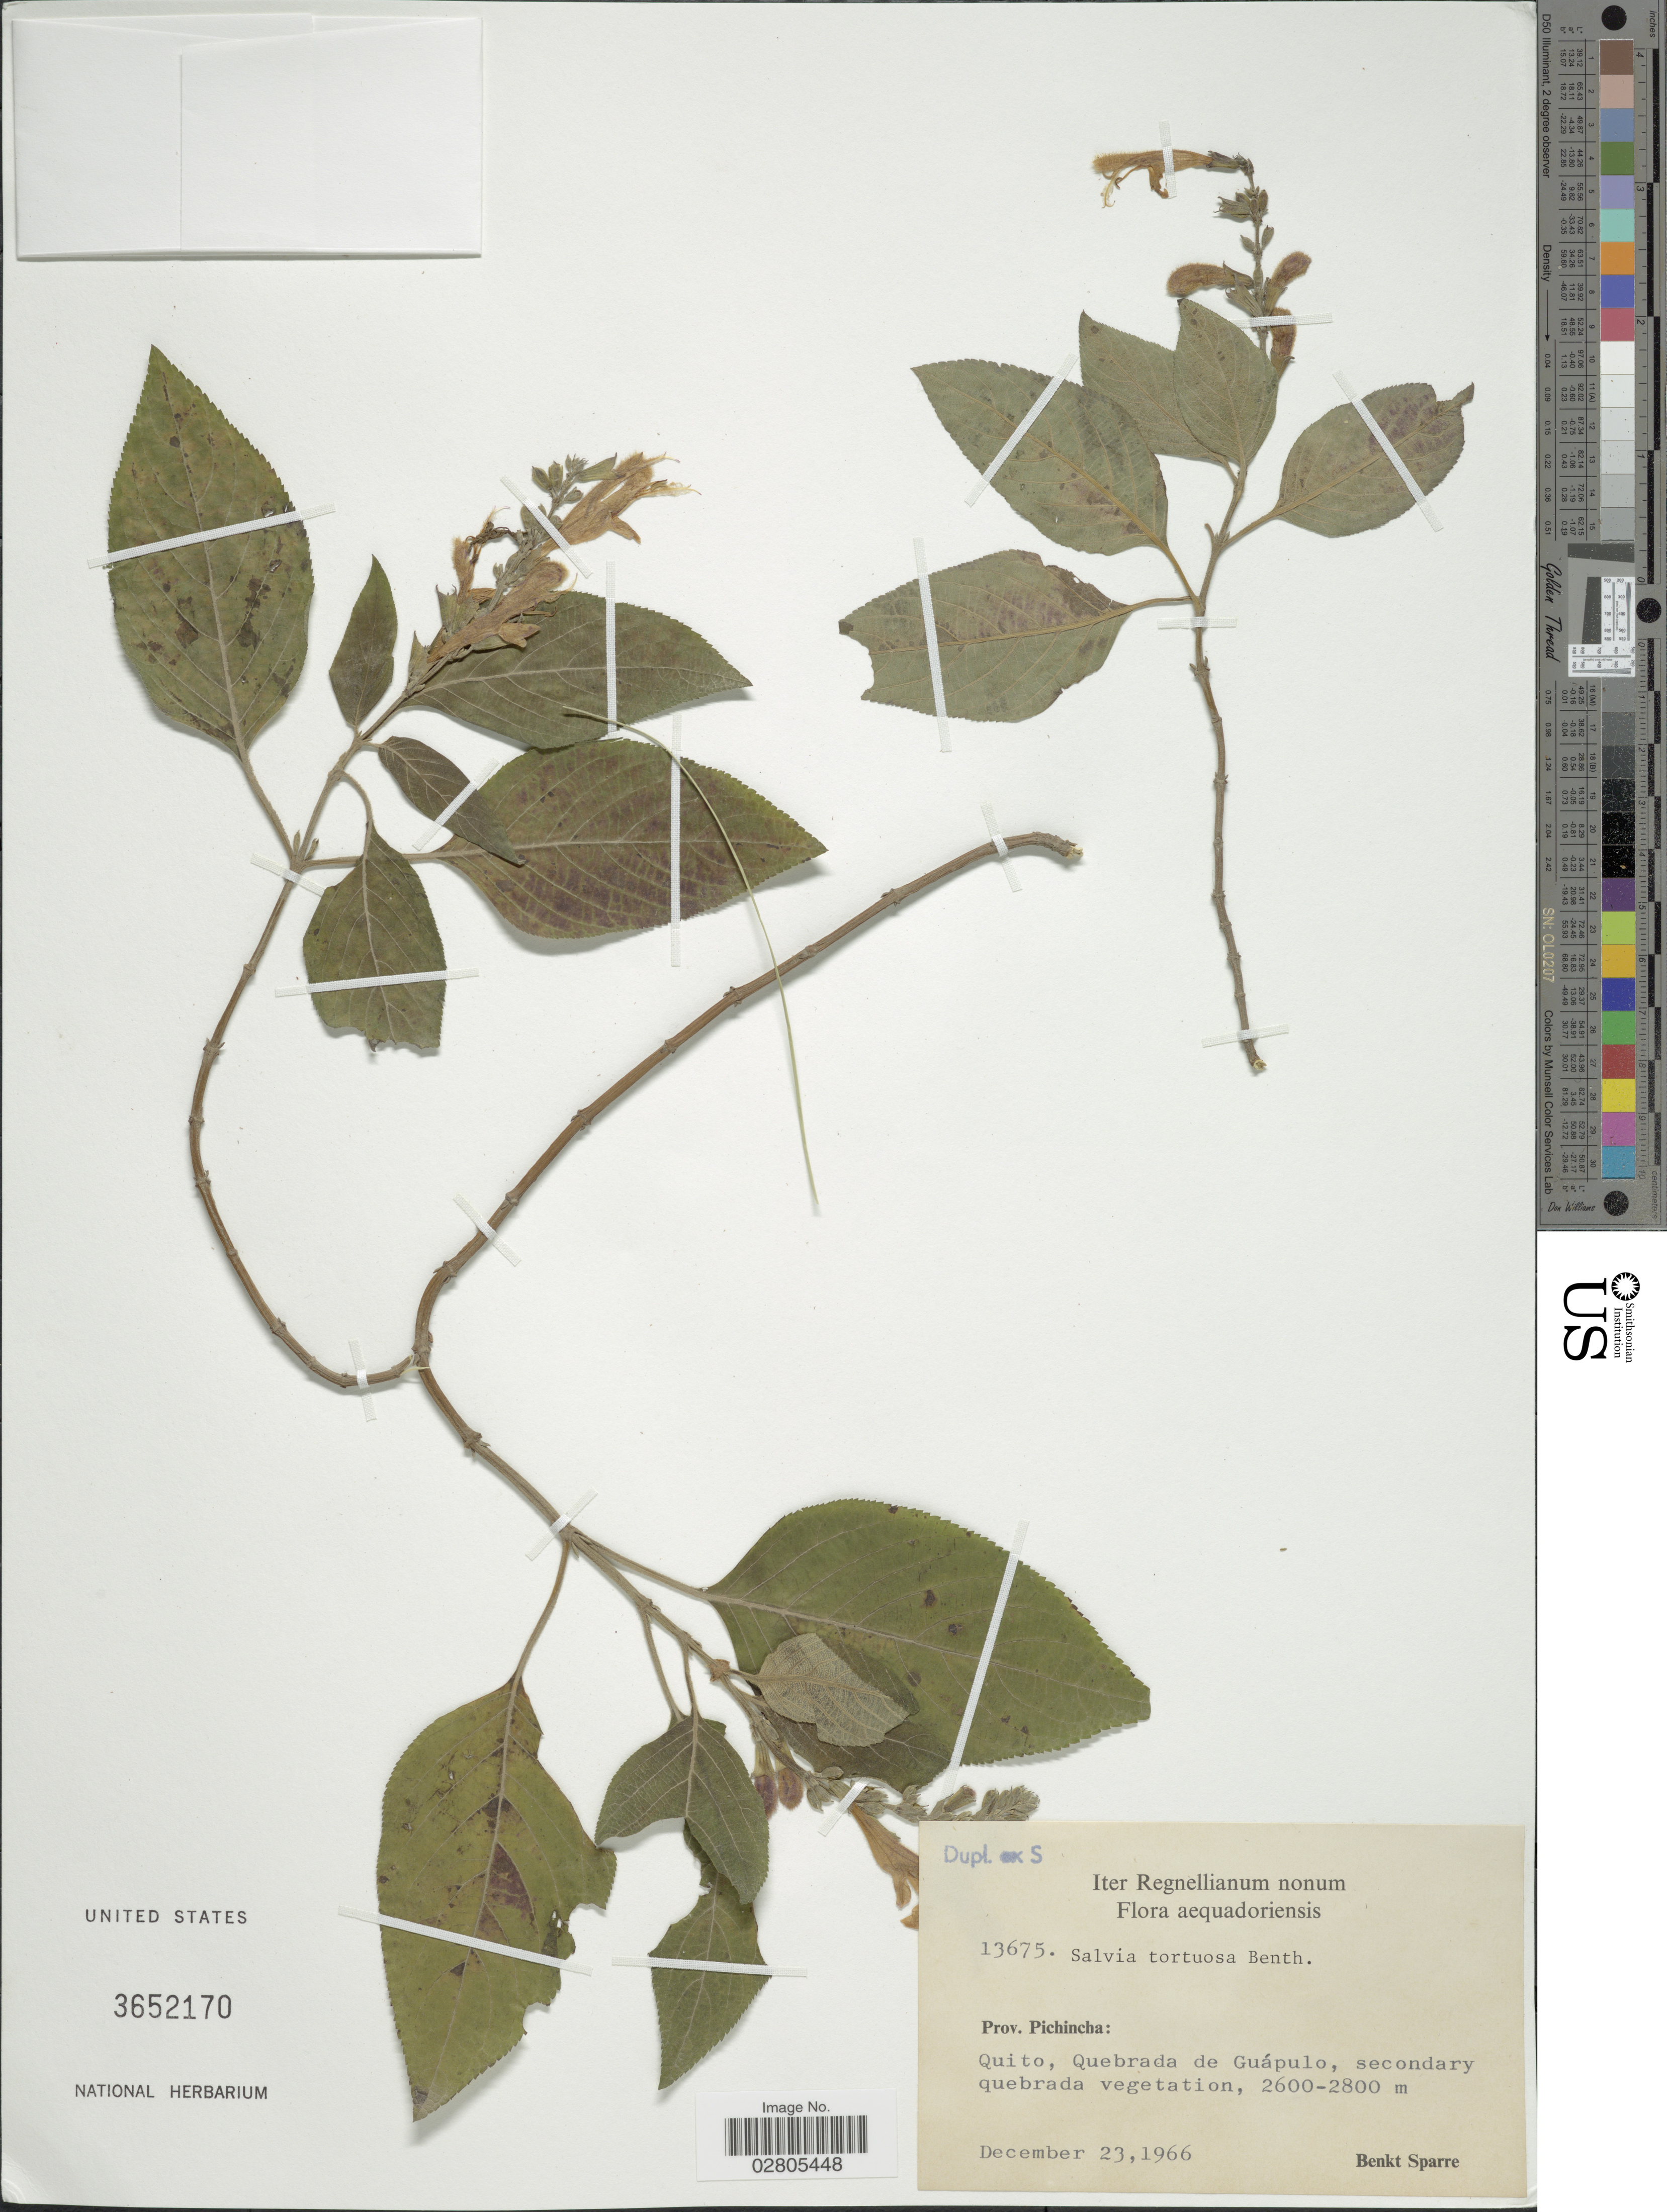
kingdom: Plantae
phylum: Tracheophyta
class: Magnoliopsida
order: Lamiales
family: Lamiaceae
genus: Salvia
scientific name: Salvia tortuosa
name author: Kunth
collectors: B. Sparre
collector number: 13675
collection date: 1966-12-23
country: Ecuador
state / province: Pichincha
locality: Prov. Pichincha: Quito, Quebrada de Guápulo.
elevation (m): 2600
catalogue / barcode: US 3652170